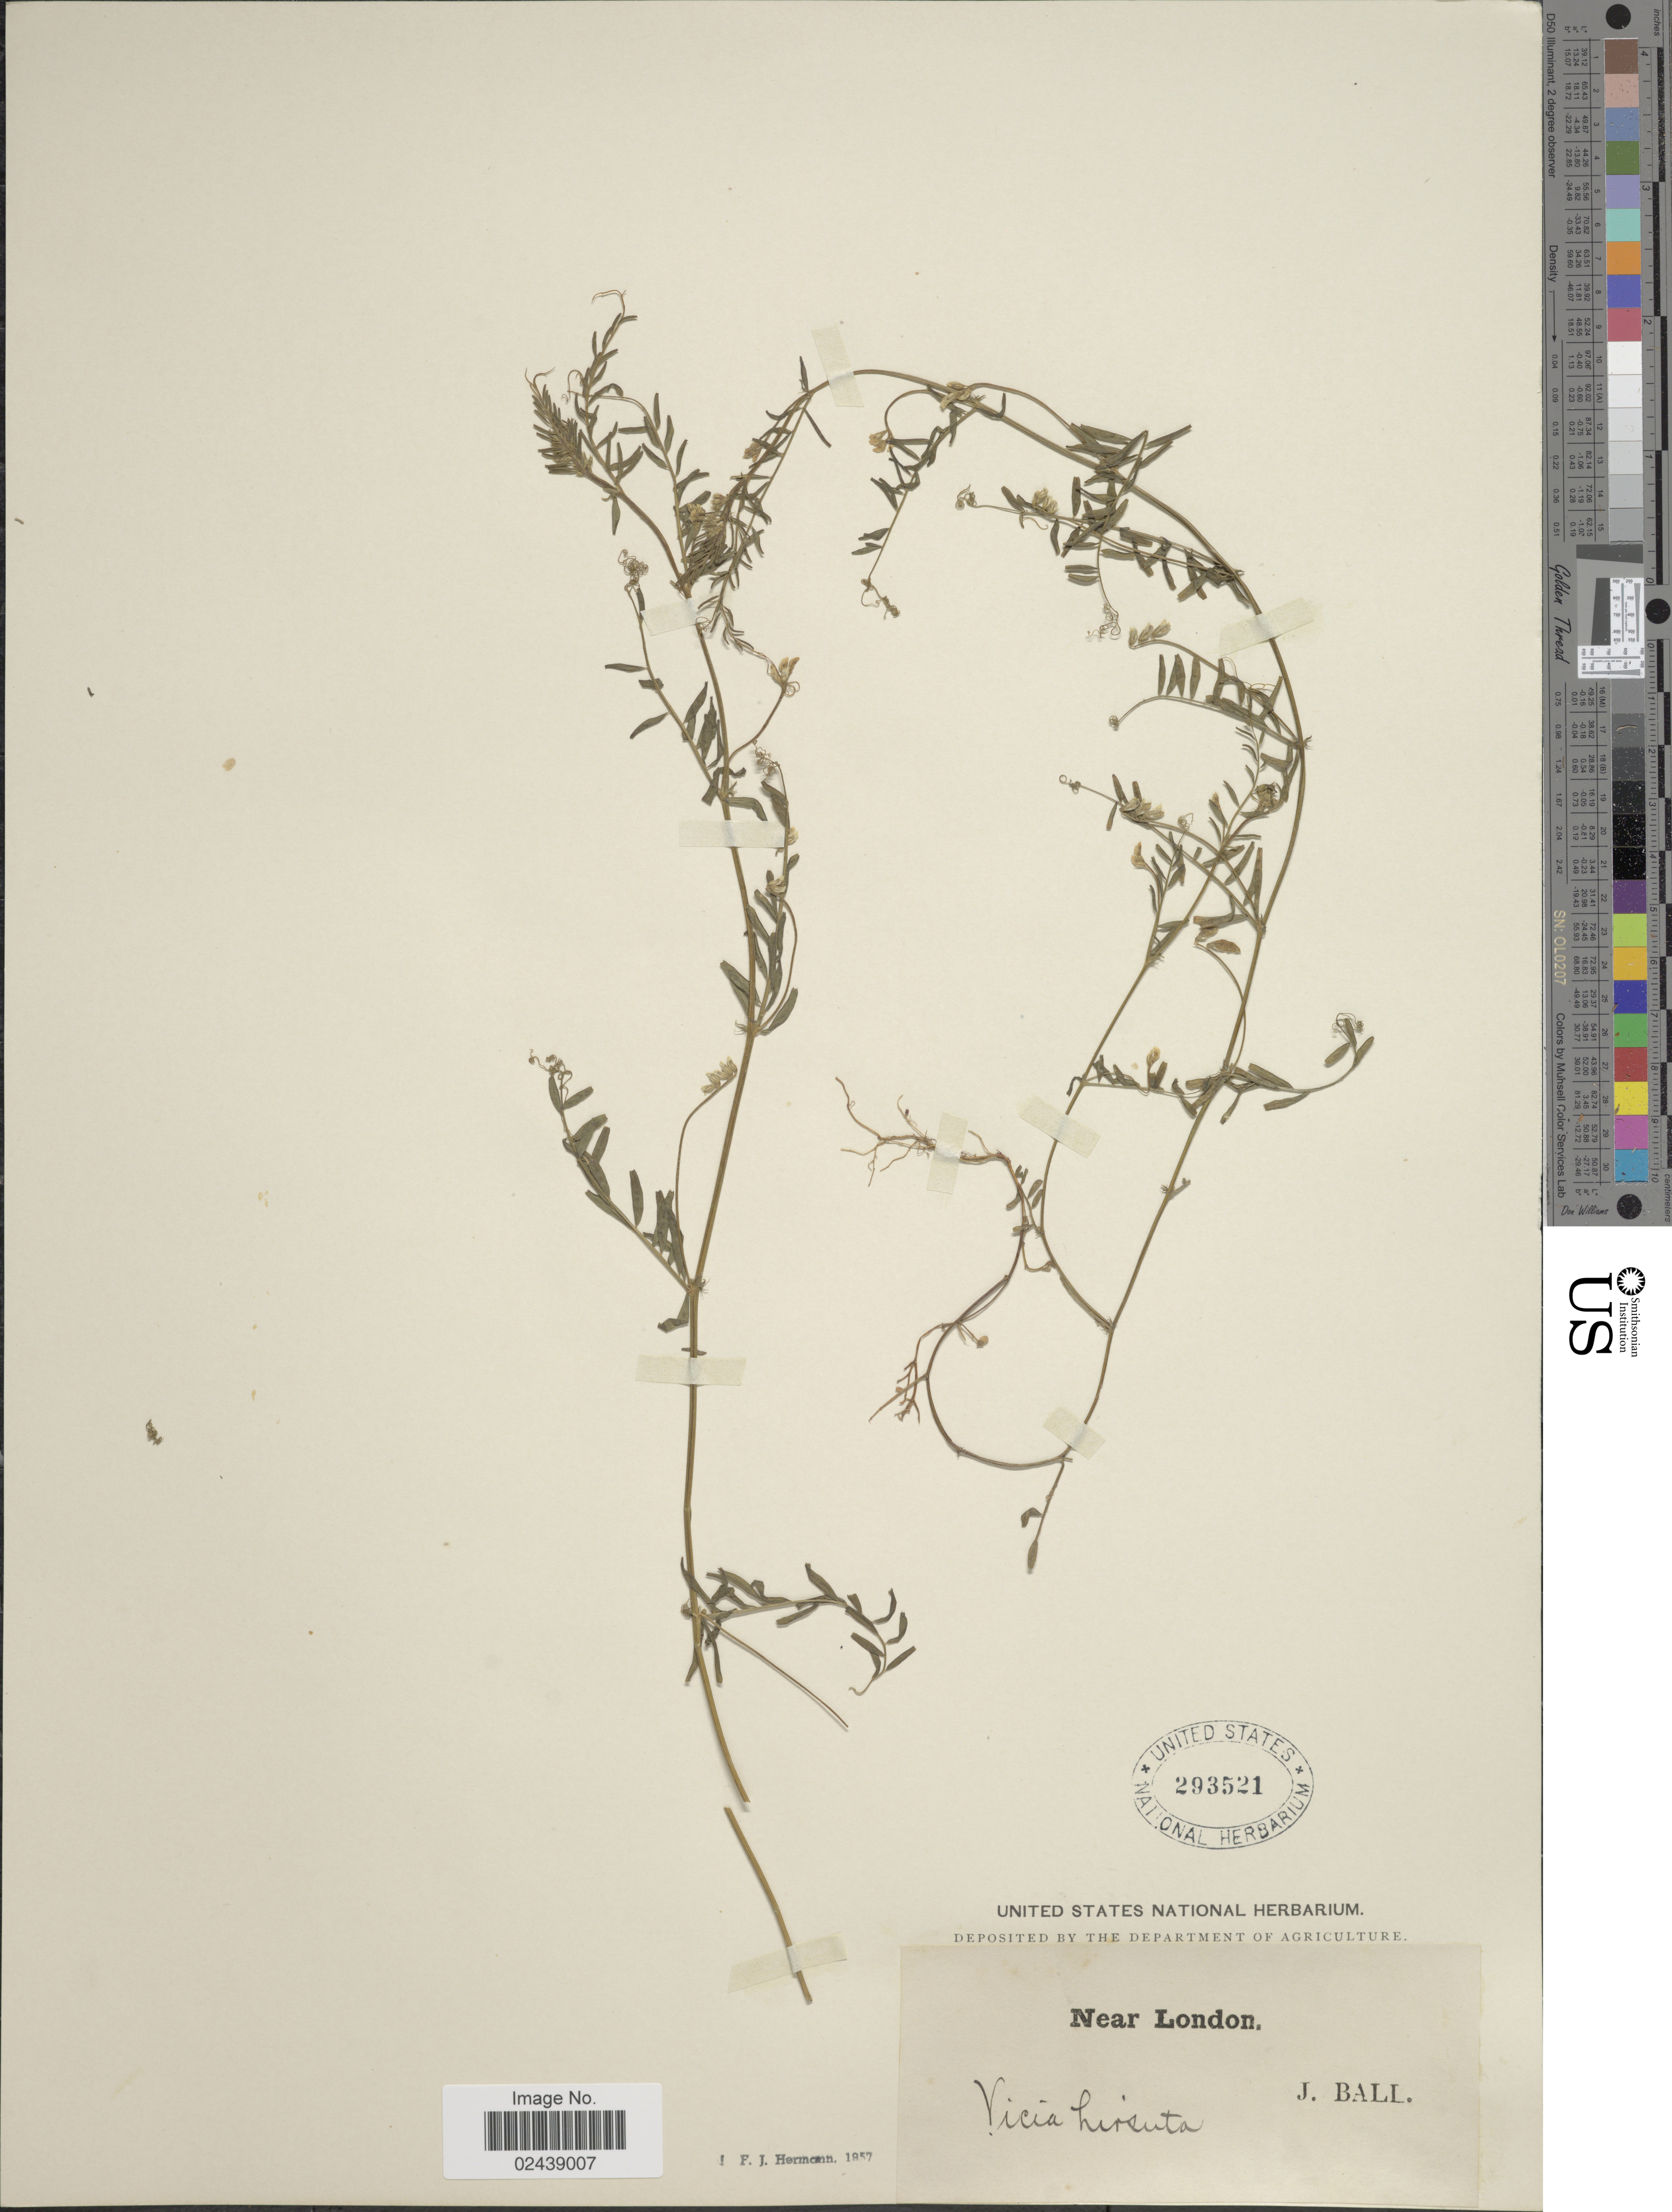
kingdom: Plantae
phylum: Tracheophyta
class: Magnoliopsida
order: Fabales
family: Fabaceae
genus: Vicia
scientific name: Vicia hirsuta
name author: (L.) A. Gray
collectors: J. Ball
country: United Kingdom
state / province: England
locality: Near London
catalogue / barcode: US 293521